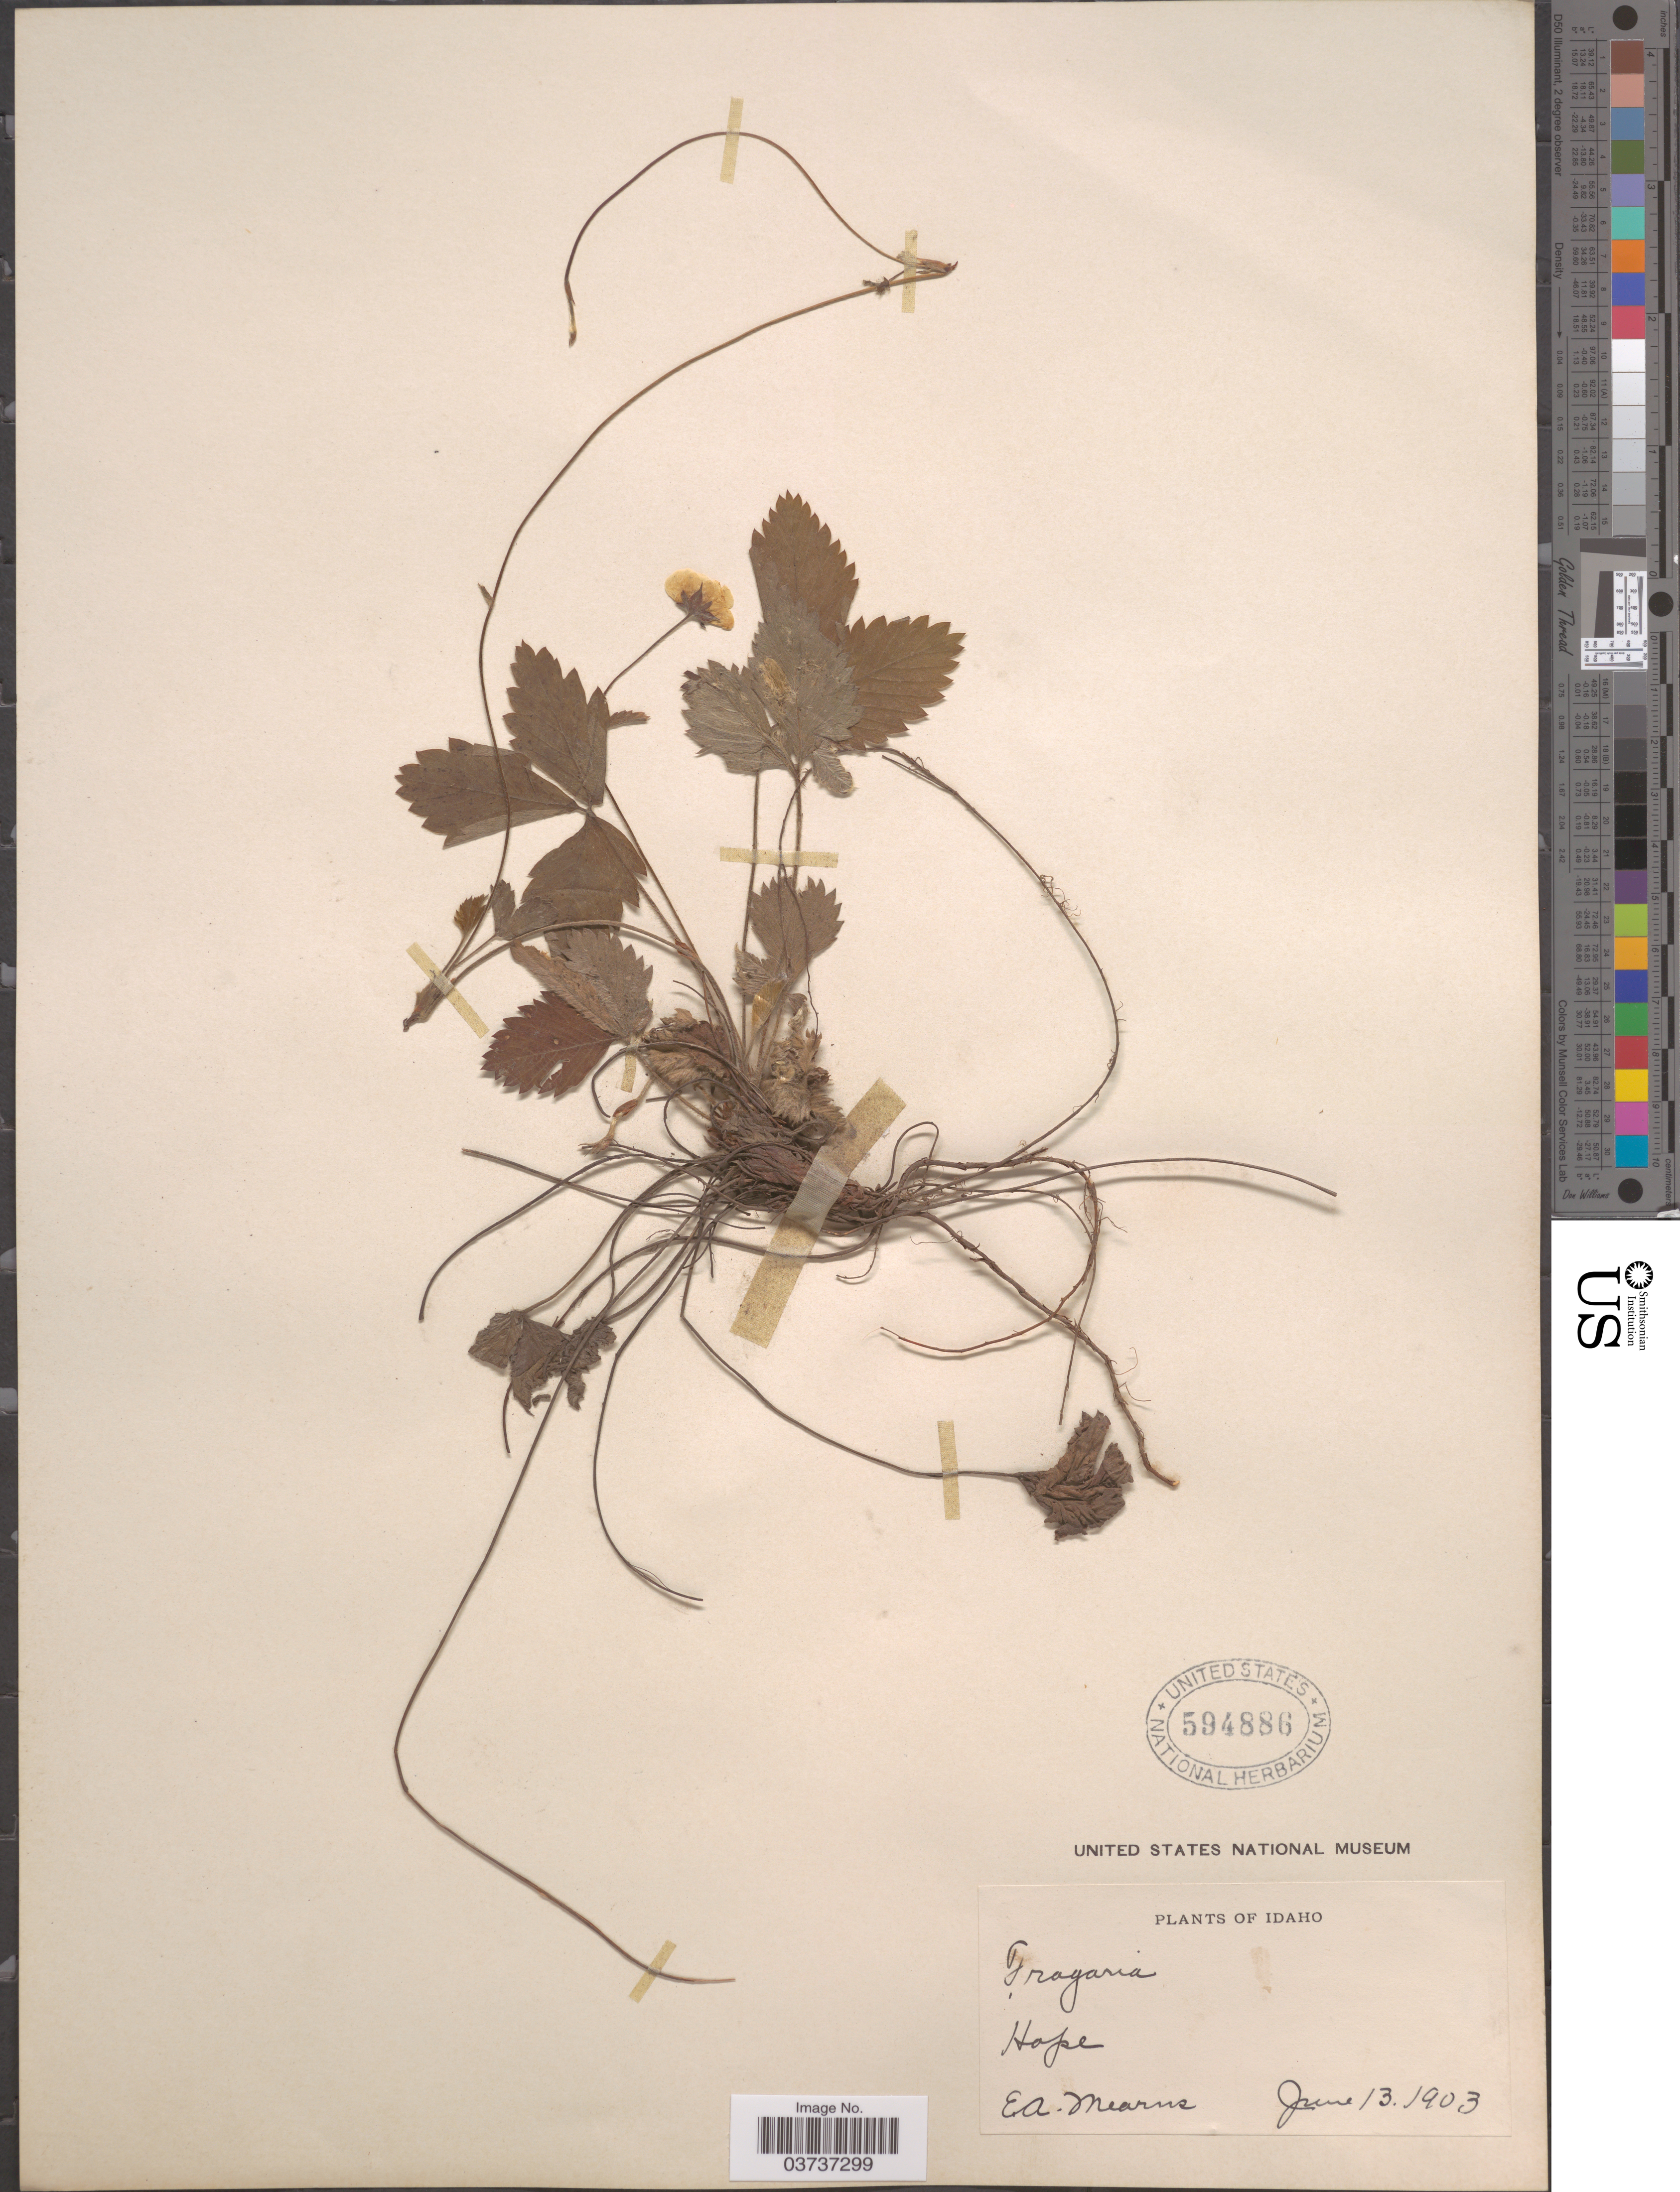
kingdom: Plantae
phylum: Tracheophyta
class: Magnoliopsida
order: Rosales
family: Rosaceae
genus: Fragaria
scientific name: Fragaria vesca subsp. bracteata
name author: L.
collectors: E. A. Mearns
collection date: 1903-06-13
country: United States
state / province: Idaho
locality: Hope.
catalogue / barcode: US 594886